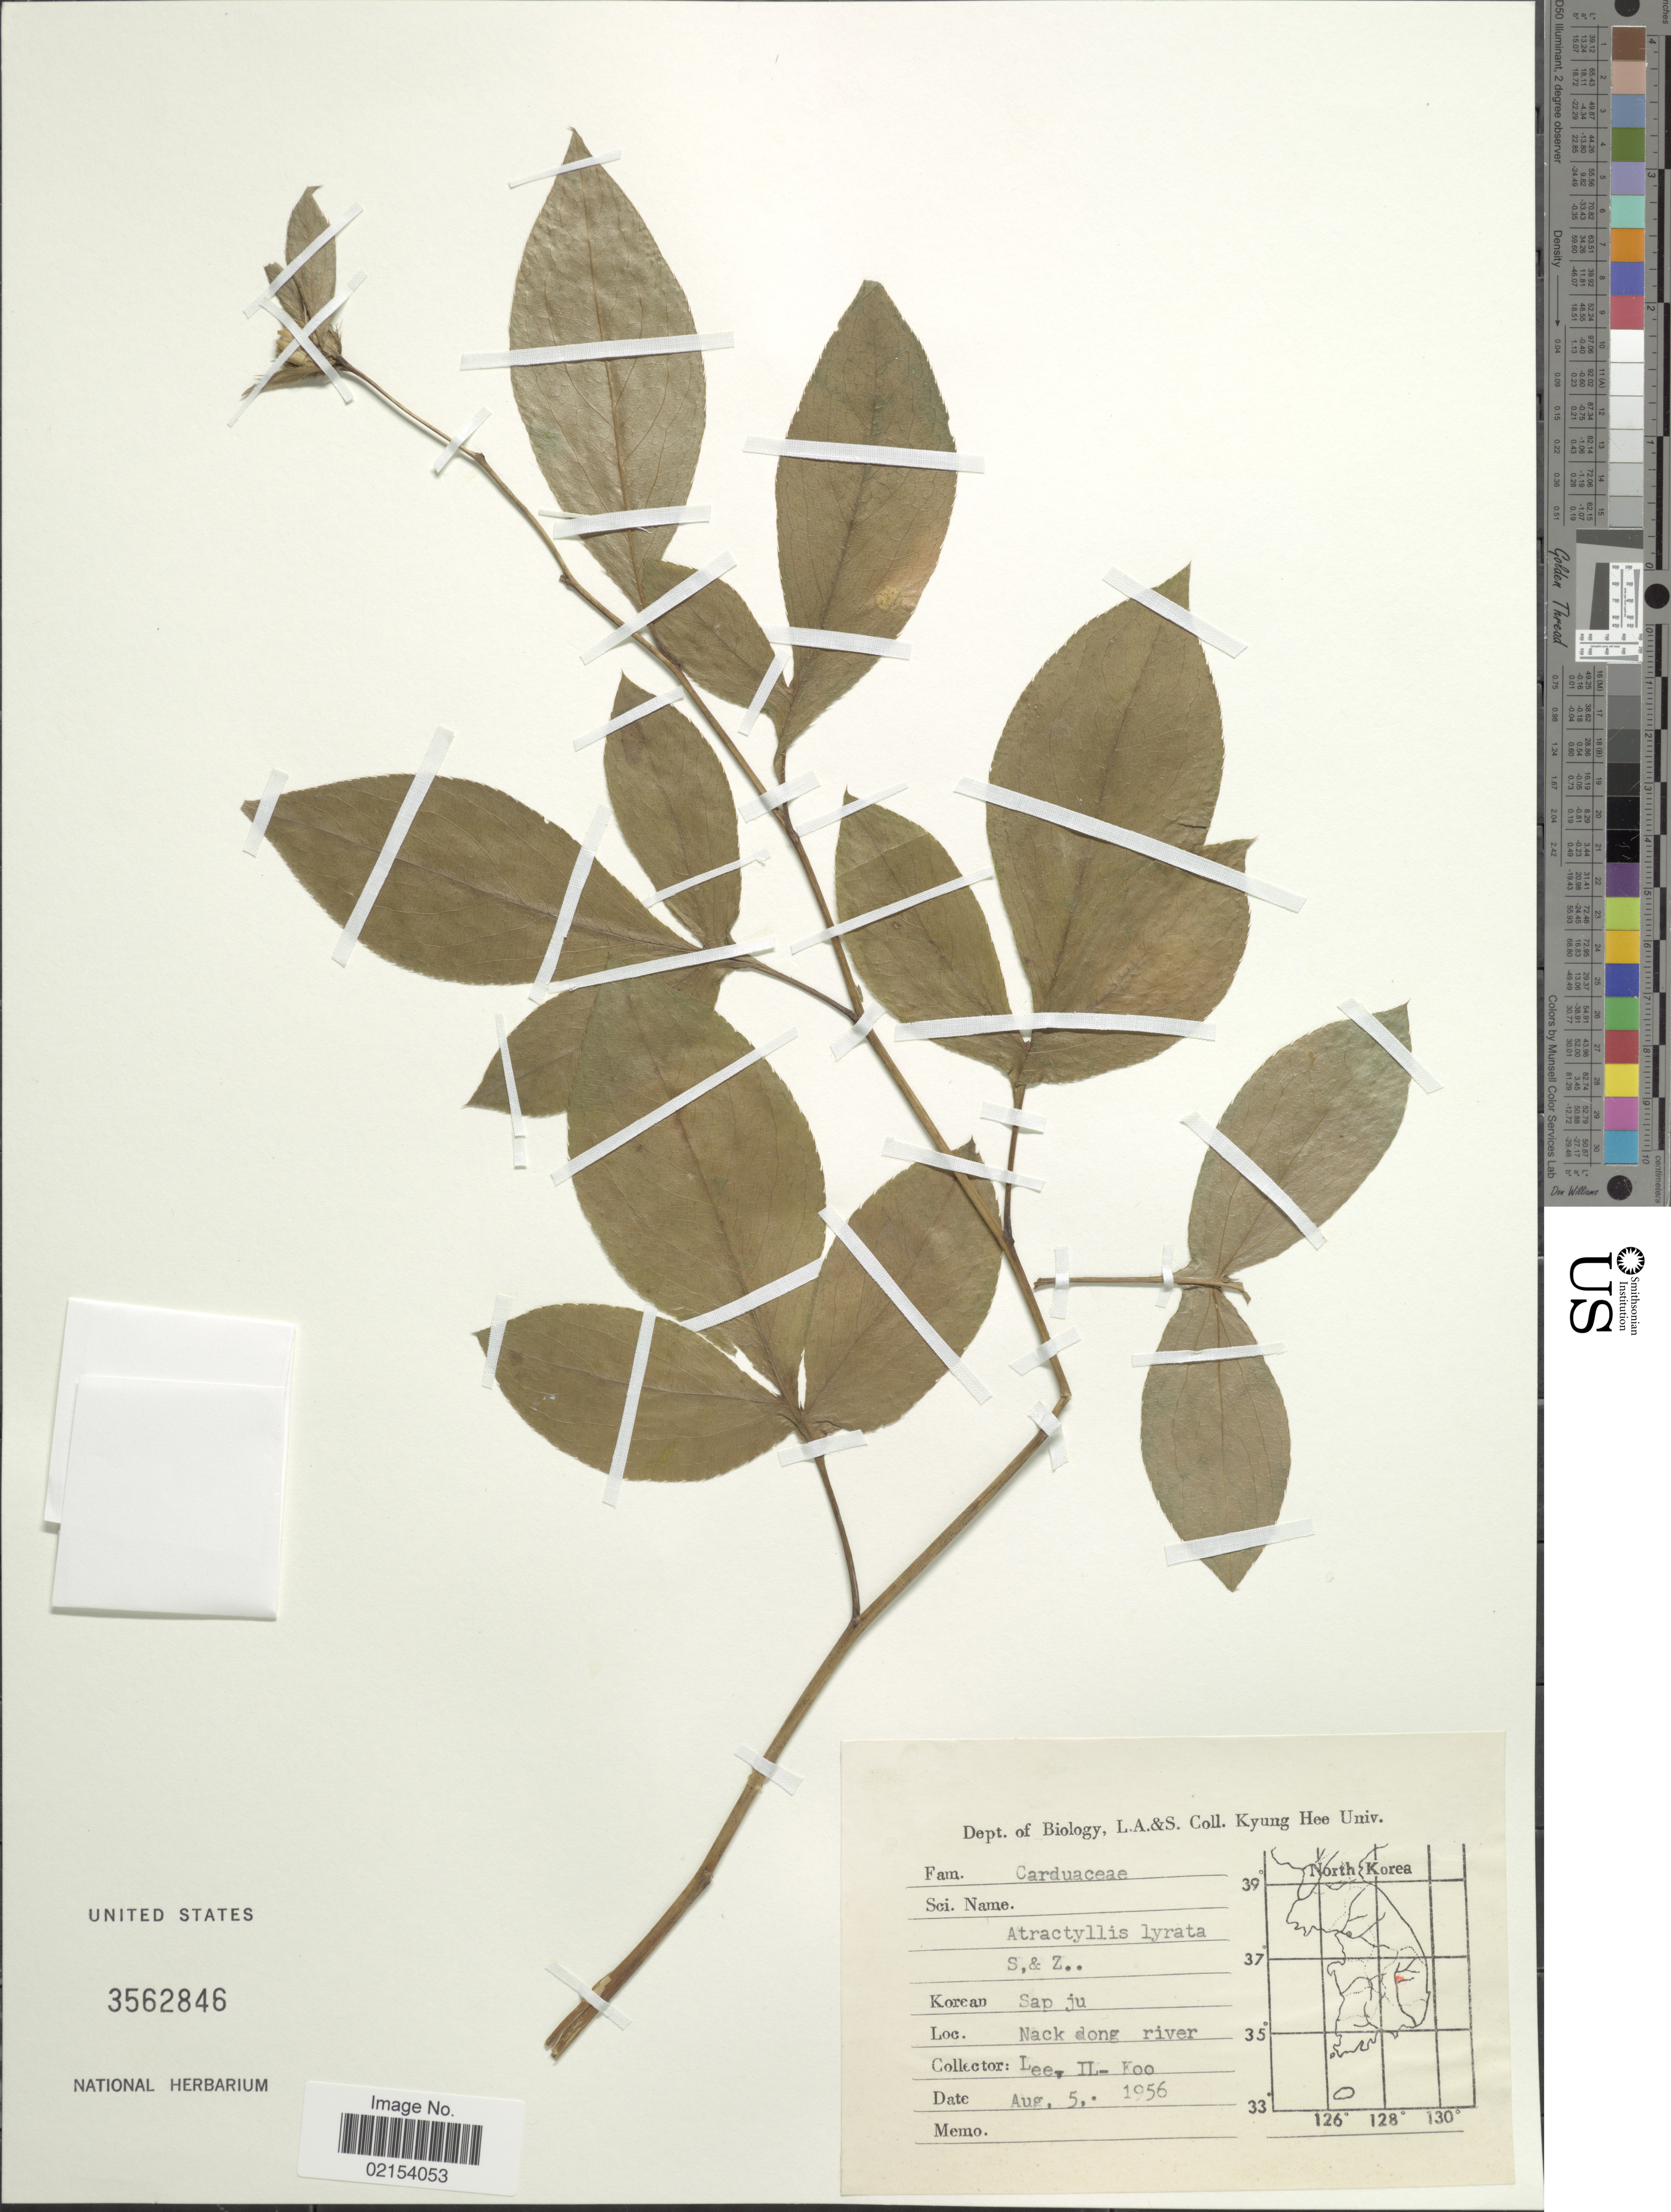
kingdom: Plantae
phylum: Tracheophyta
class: Magnoliopsida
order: Asterales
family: Asteraceae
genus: Atractylodes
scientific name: Atractylodes lancea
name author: (Thunb.) DC.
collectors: Il-Ko Lee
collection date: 1956-08-05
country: South Korea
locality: Nack dong river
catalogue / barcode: US 3562846